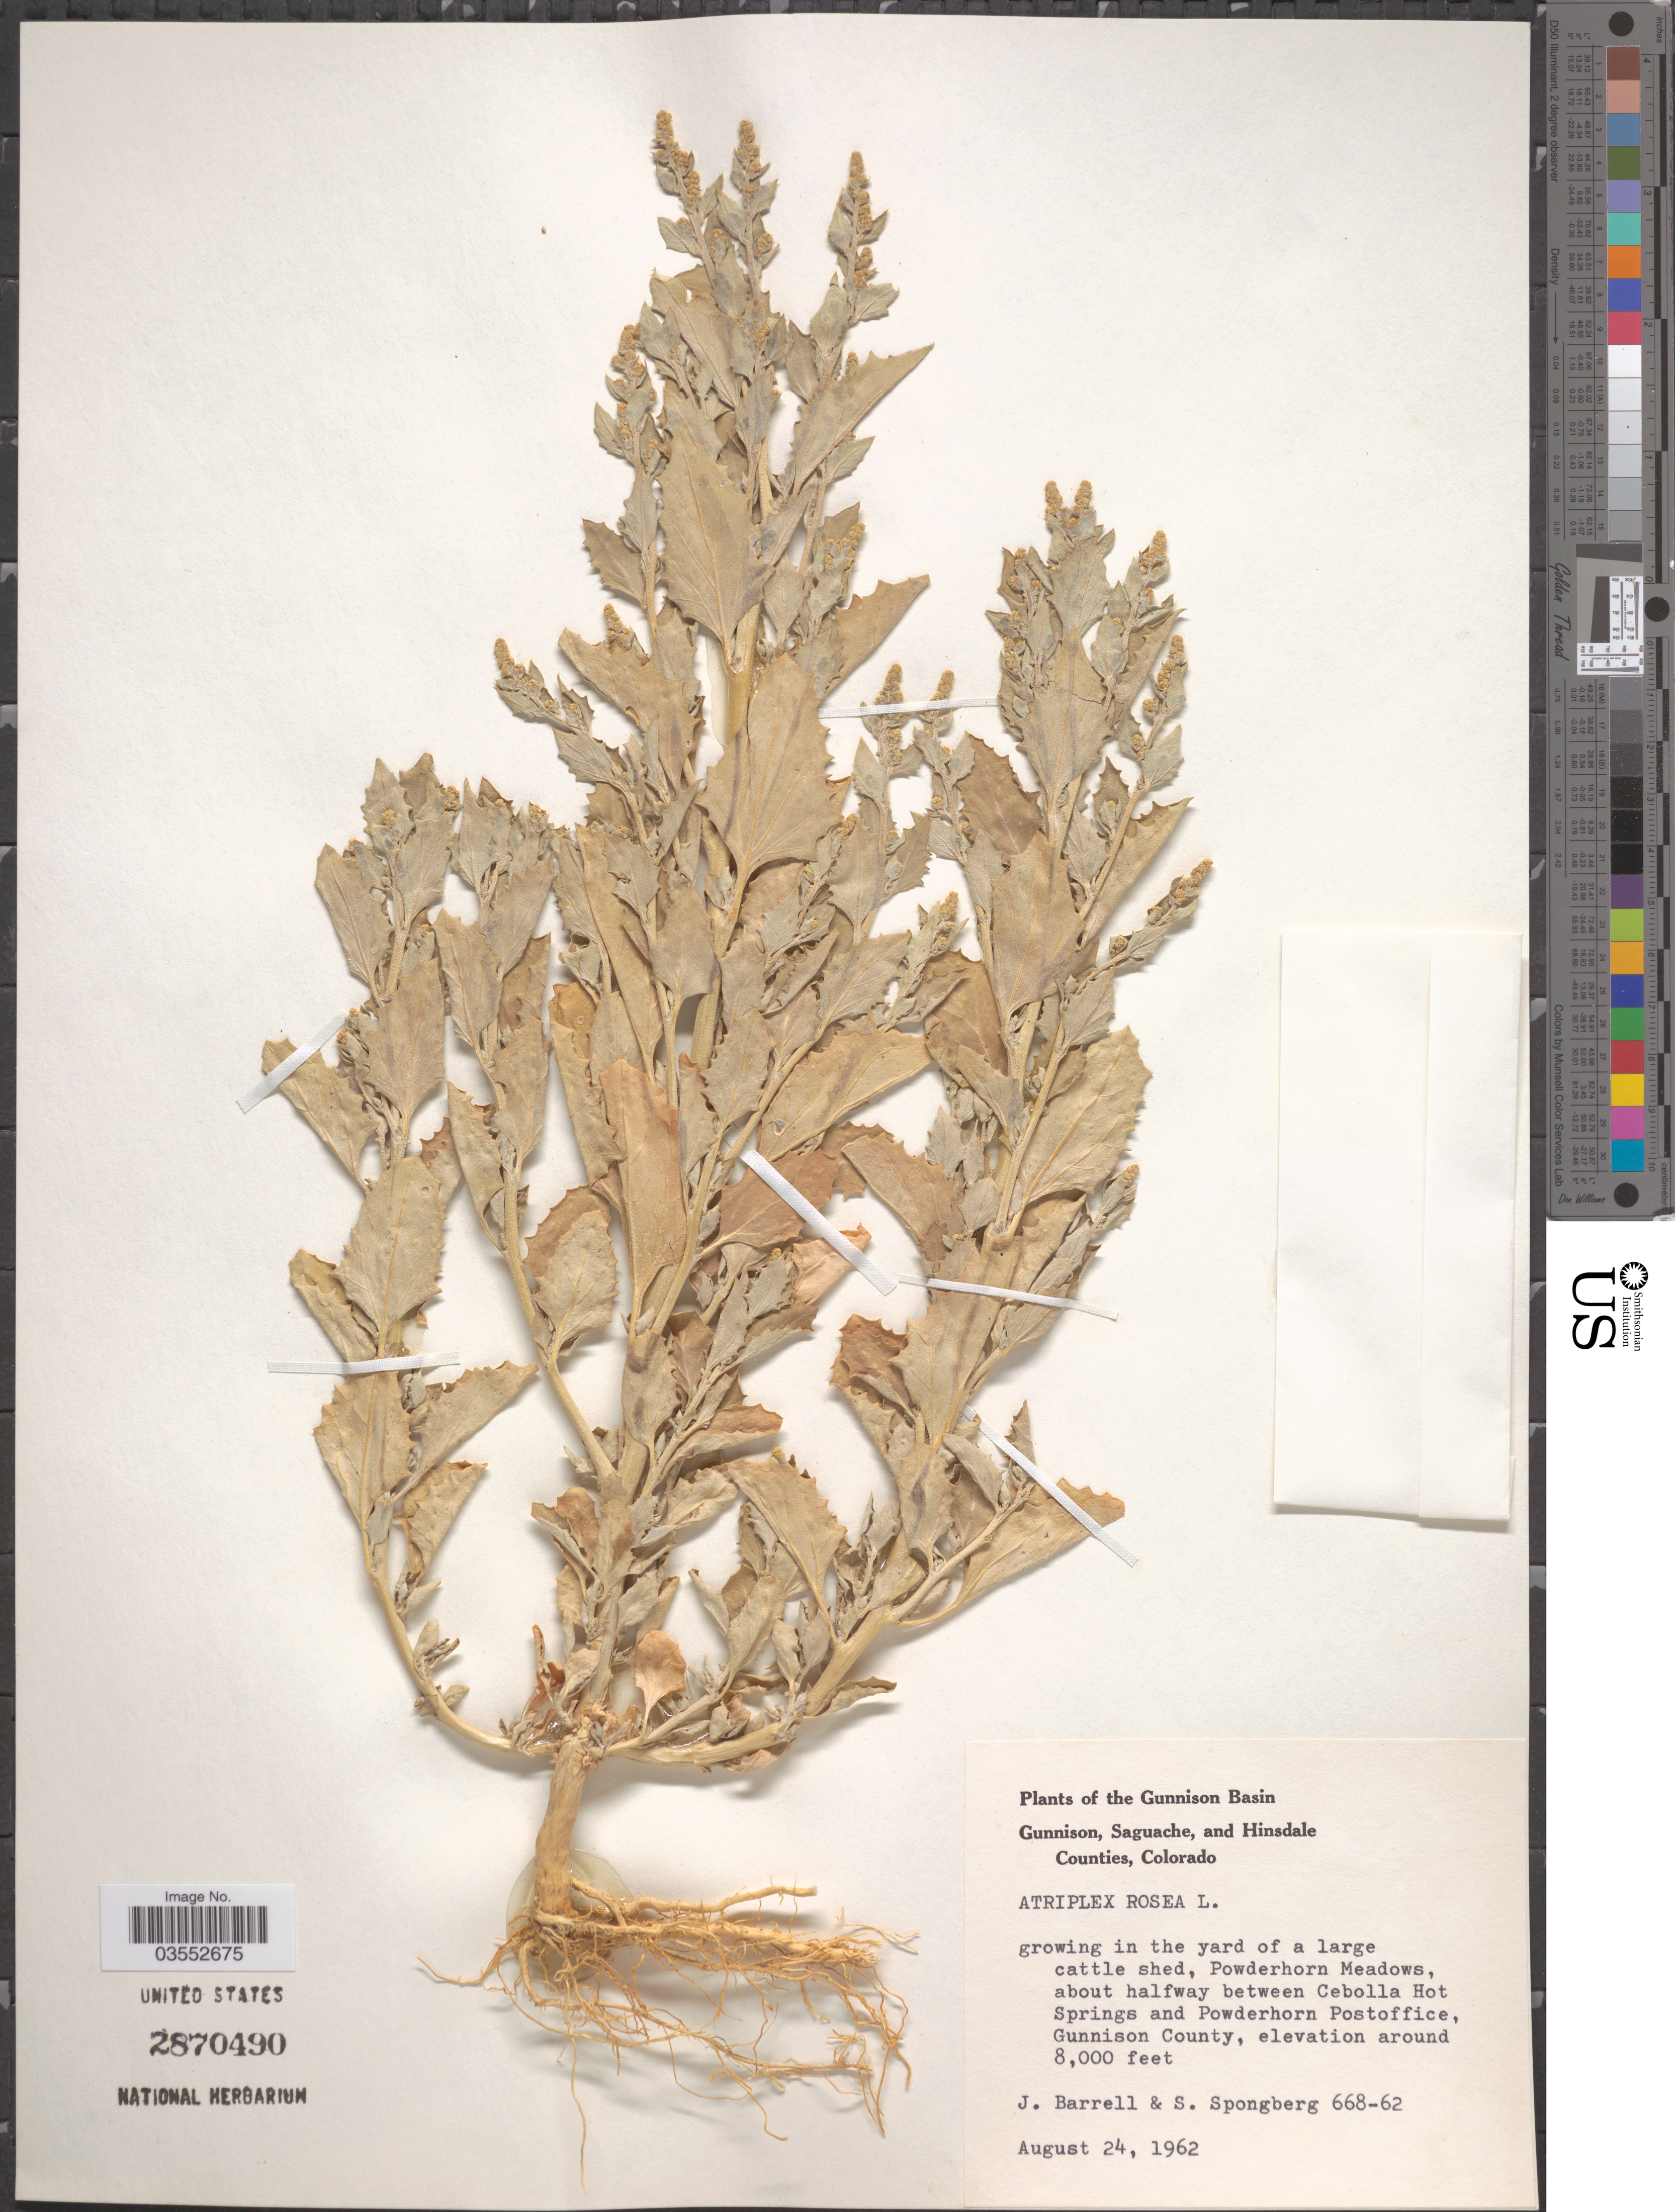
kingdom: Plantae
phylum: Tracheophyta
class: Magnoliopsida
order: Caryophyllales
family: Amaranthaceae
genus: Atriplex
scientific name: Atriplex rosea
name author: L.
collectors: J. Barrell & S. A.Spongberg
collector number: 668-62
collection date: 1962-08-24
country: United States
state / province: Colorado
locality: Gunnison Basin. Powderhorn Meadows, about halfway between Cebolla Hot Springs and Powderhorn Postoffice, Gunnison County.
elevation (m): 2438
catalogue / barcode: US 2870490